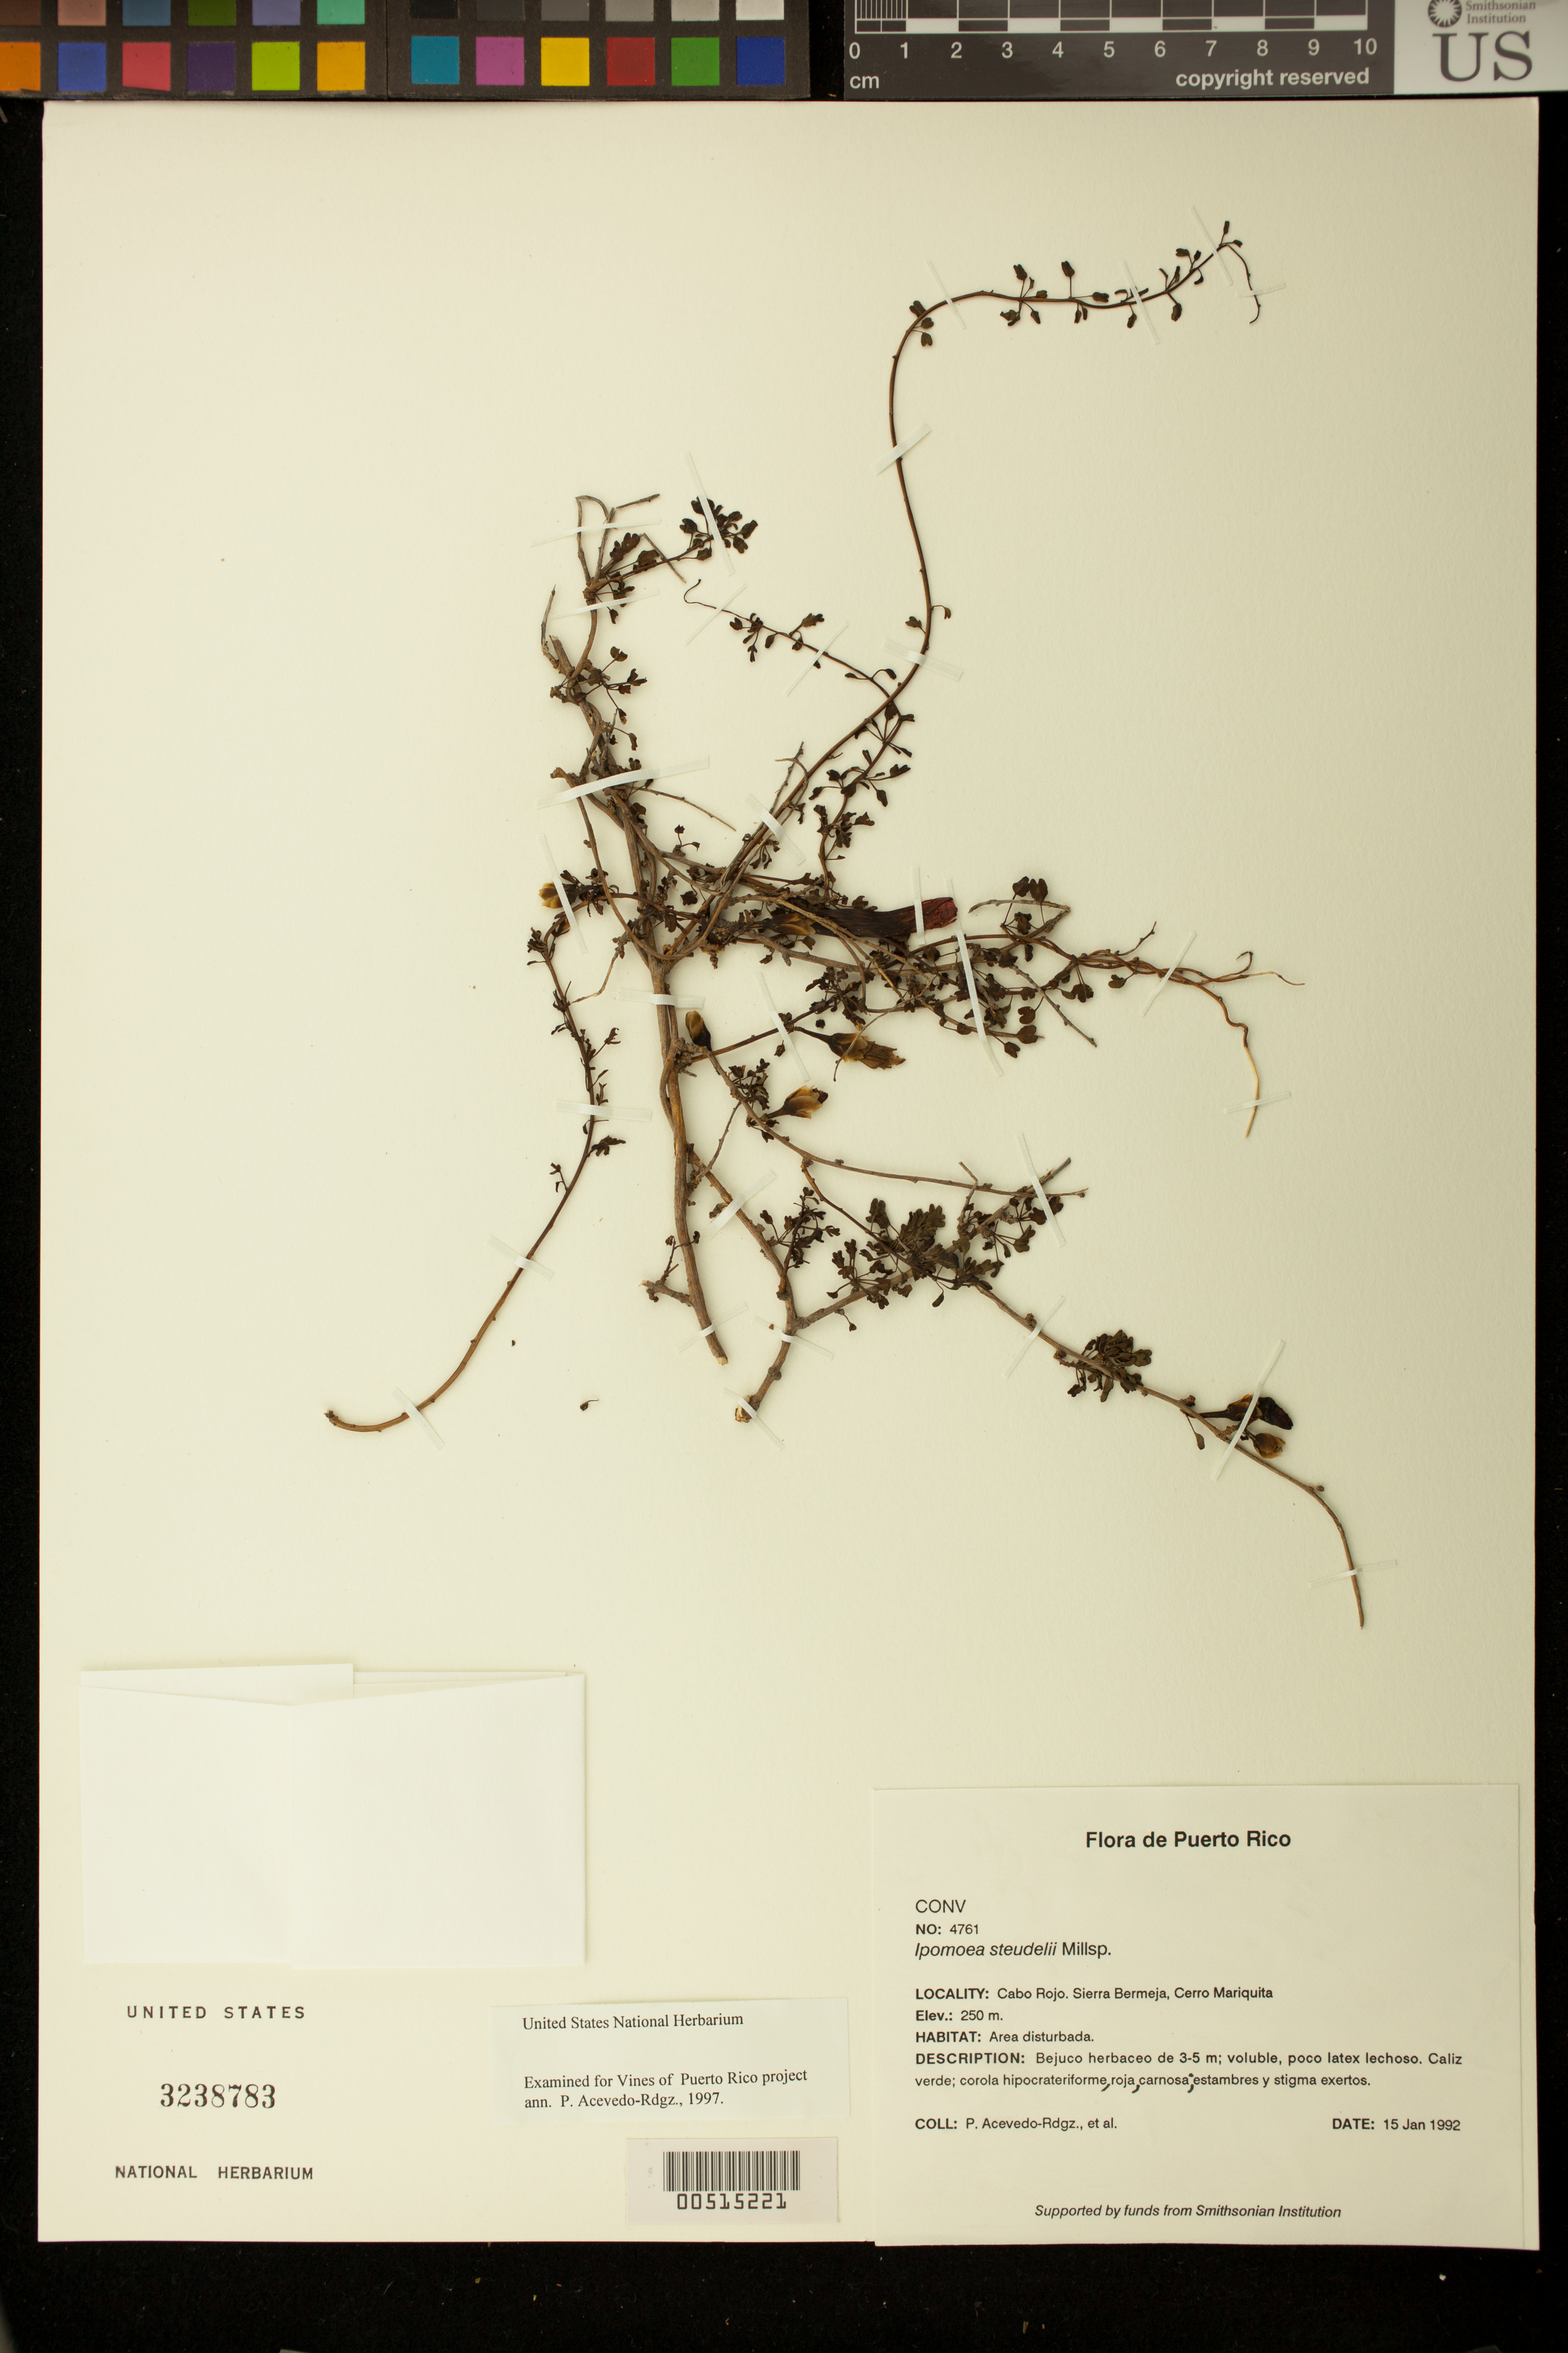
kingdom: Plantae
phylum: Tracheophyta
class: Magnoliopsida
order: Solanales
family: Convolvulaceae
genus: Ipomoea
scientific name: Ipomoea steudelii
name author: Millsp.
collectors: P. Acevedo-Rodr.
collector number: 4761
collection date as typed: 15 Jan 1992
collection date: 1992-01-15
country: Puerto Rico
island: Puerto Rico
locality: Cabo Rojo, Sierra Bermeja, Cerro Mariquita. Area disturbada.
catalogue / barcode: US 3238783